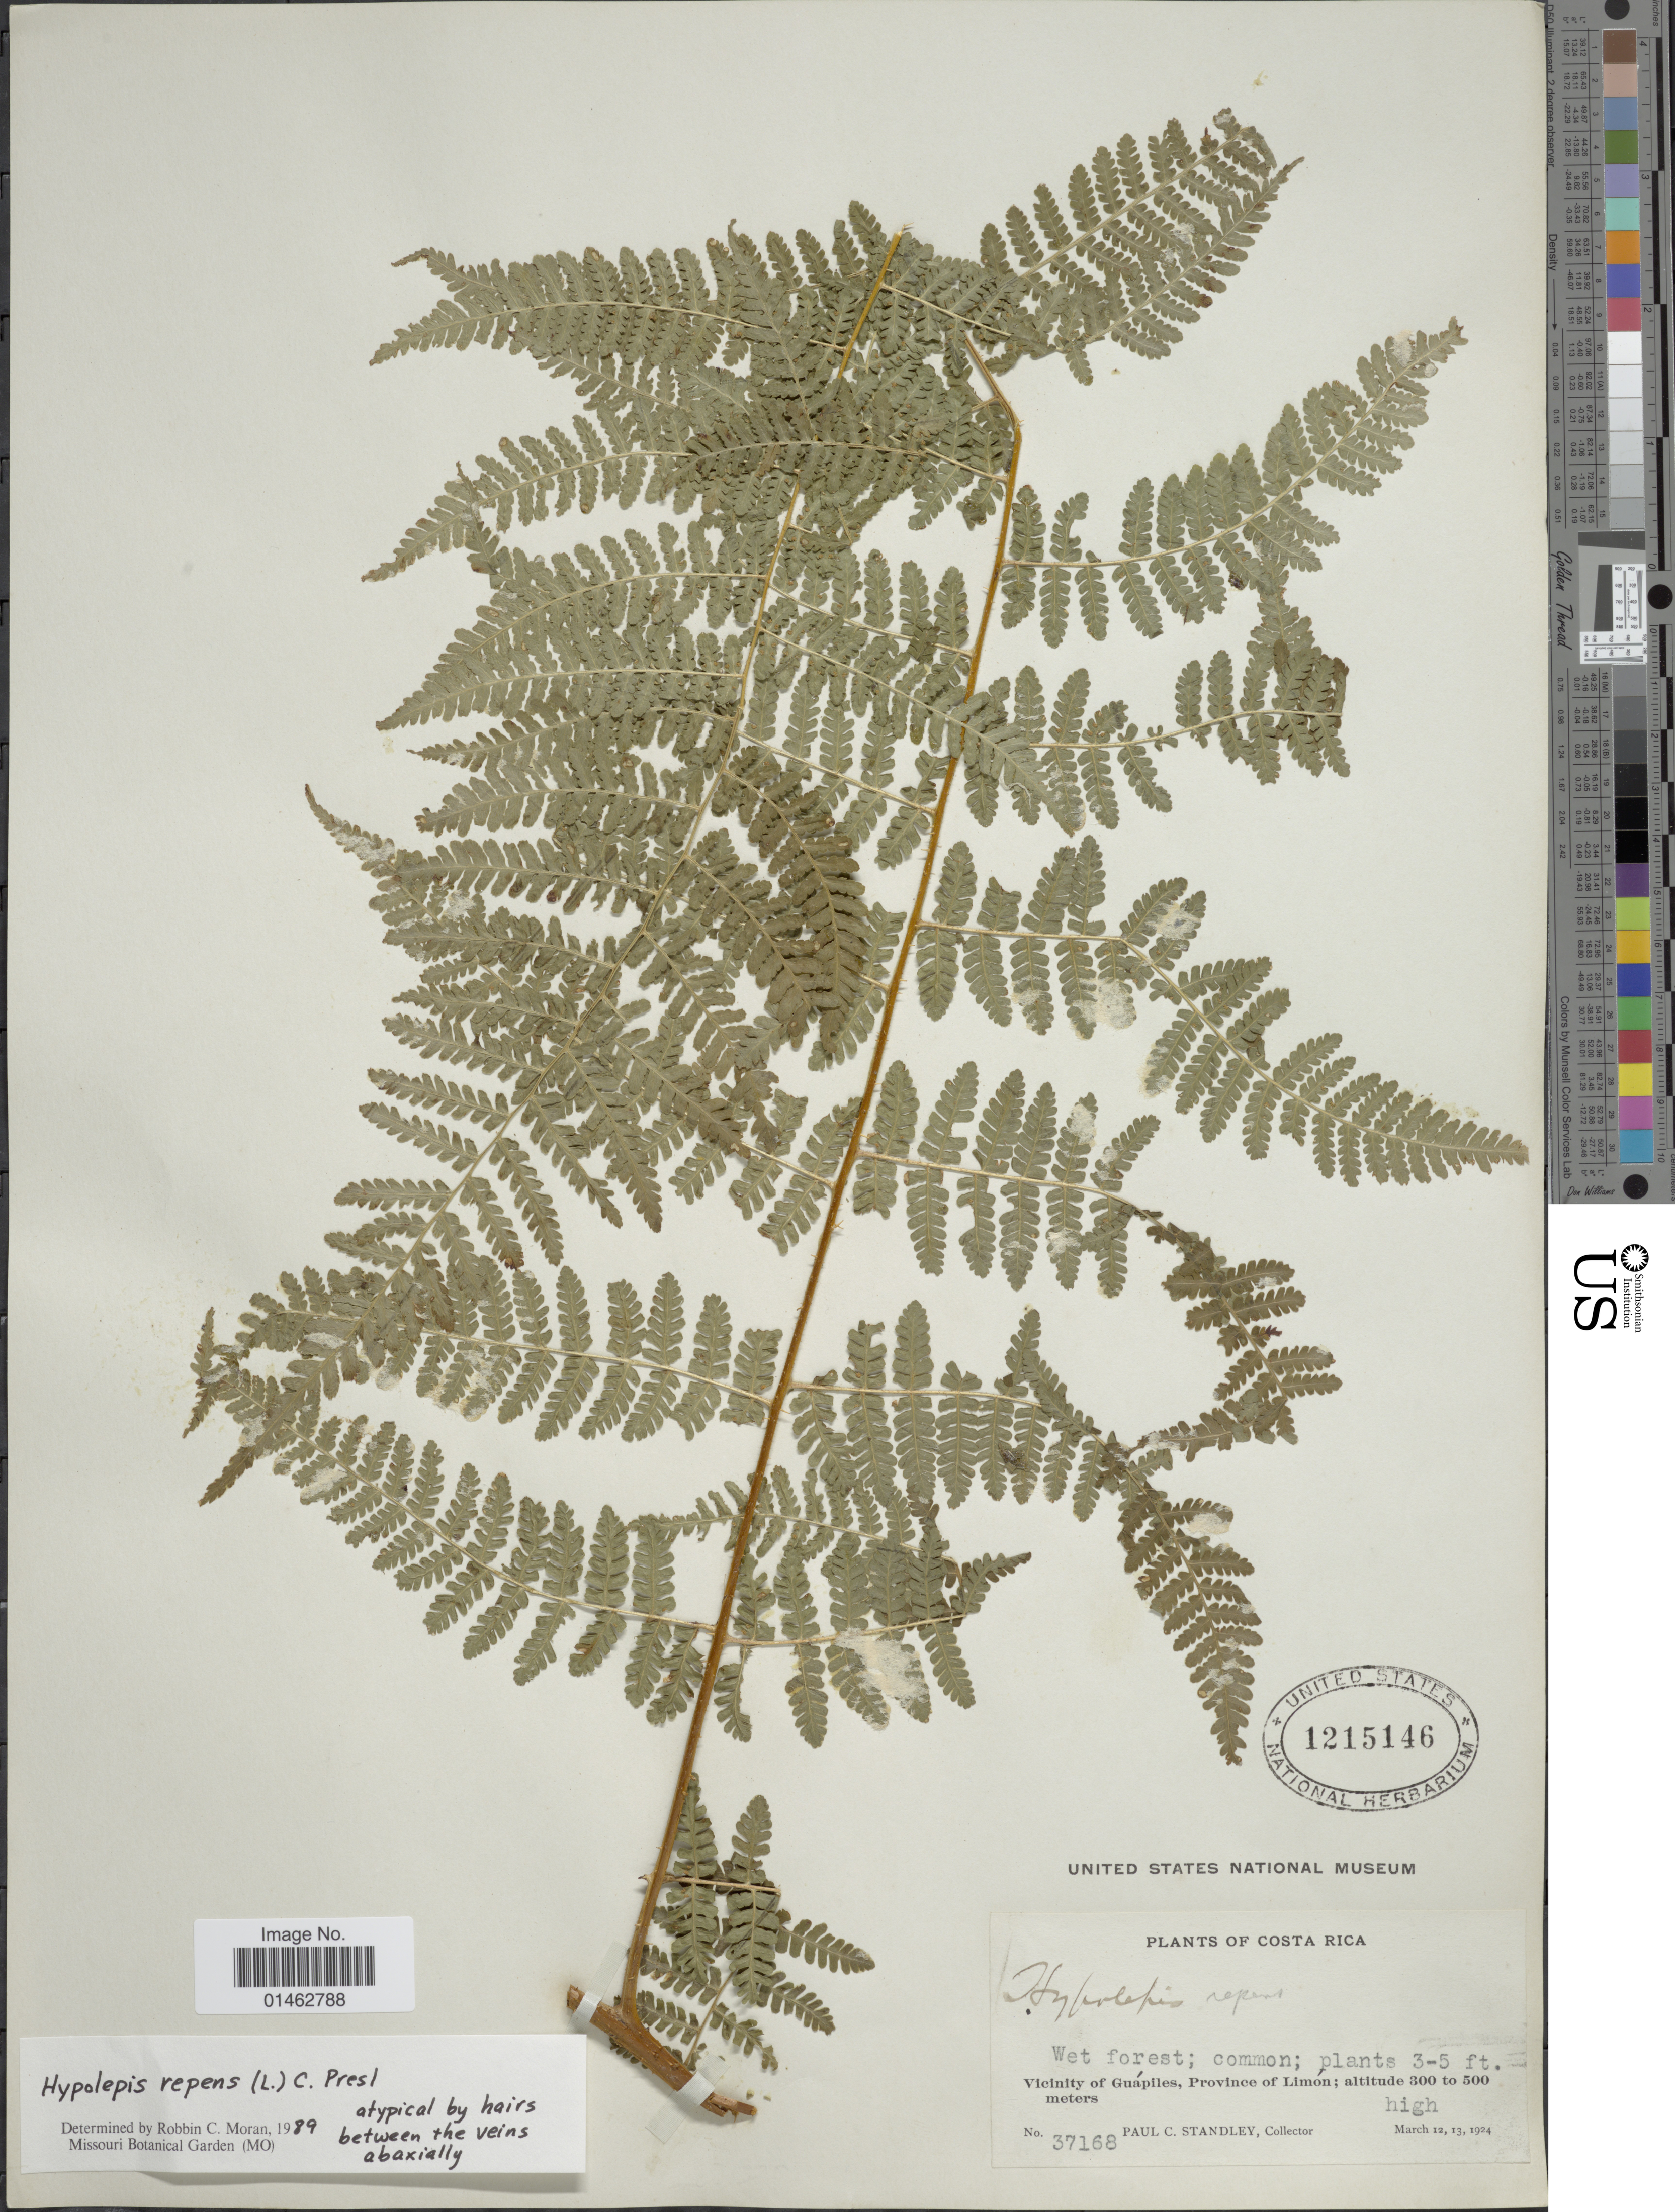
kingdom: Plantae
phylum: Tracheophyta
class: Polypodiopsida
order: Polypodiales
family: Dennstaedtiaceae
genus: Hypolepis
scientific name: Hypolepis repens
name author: (L.) C. Presl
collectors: P. C. Standley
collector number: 37168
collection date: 1924-03-12/1924-03-13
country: Costa Rica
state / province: Limón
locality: Vicinity of Guápiles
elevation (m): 300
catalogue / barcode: US 1215146